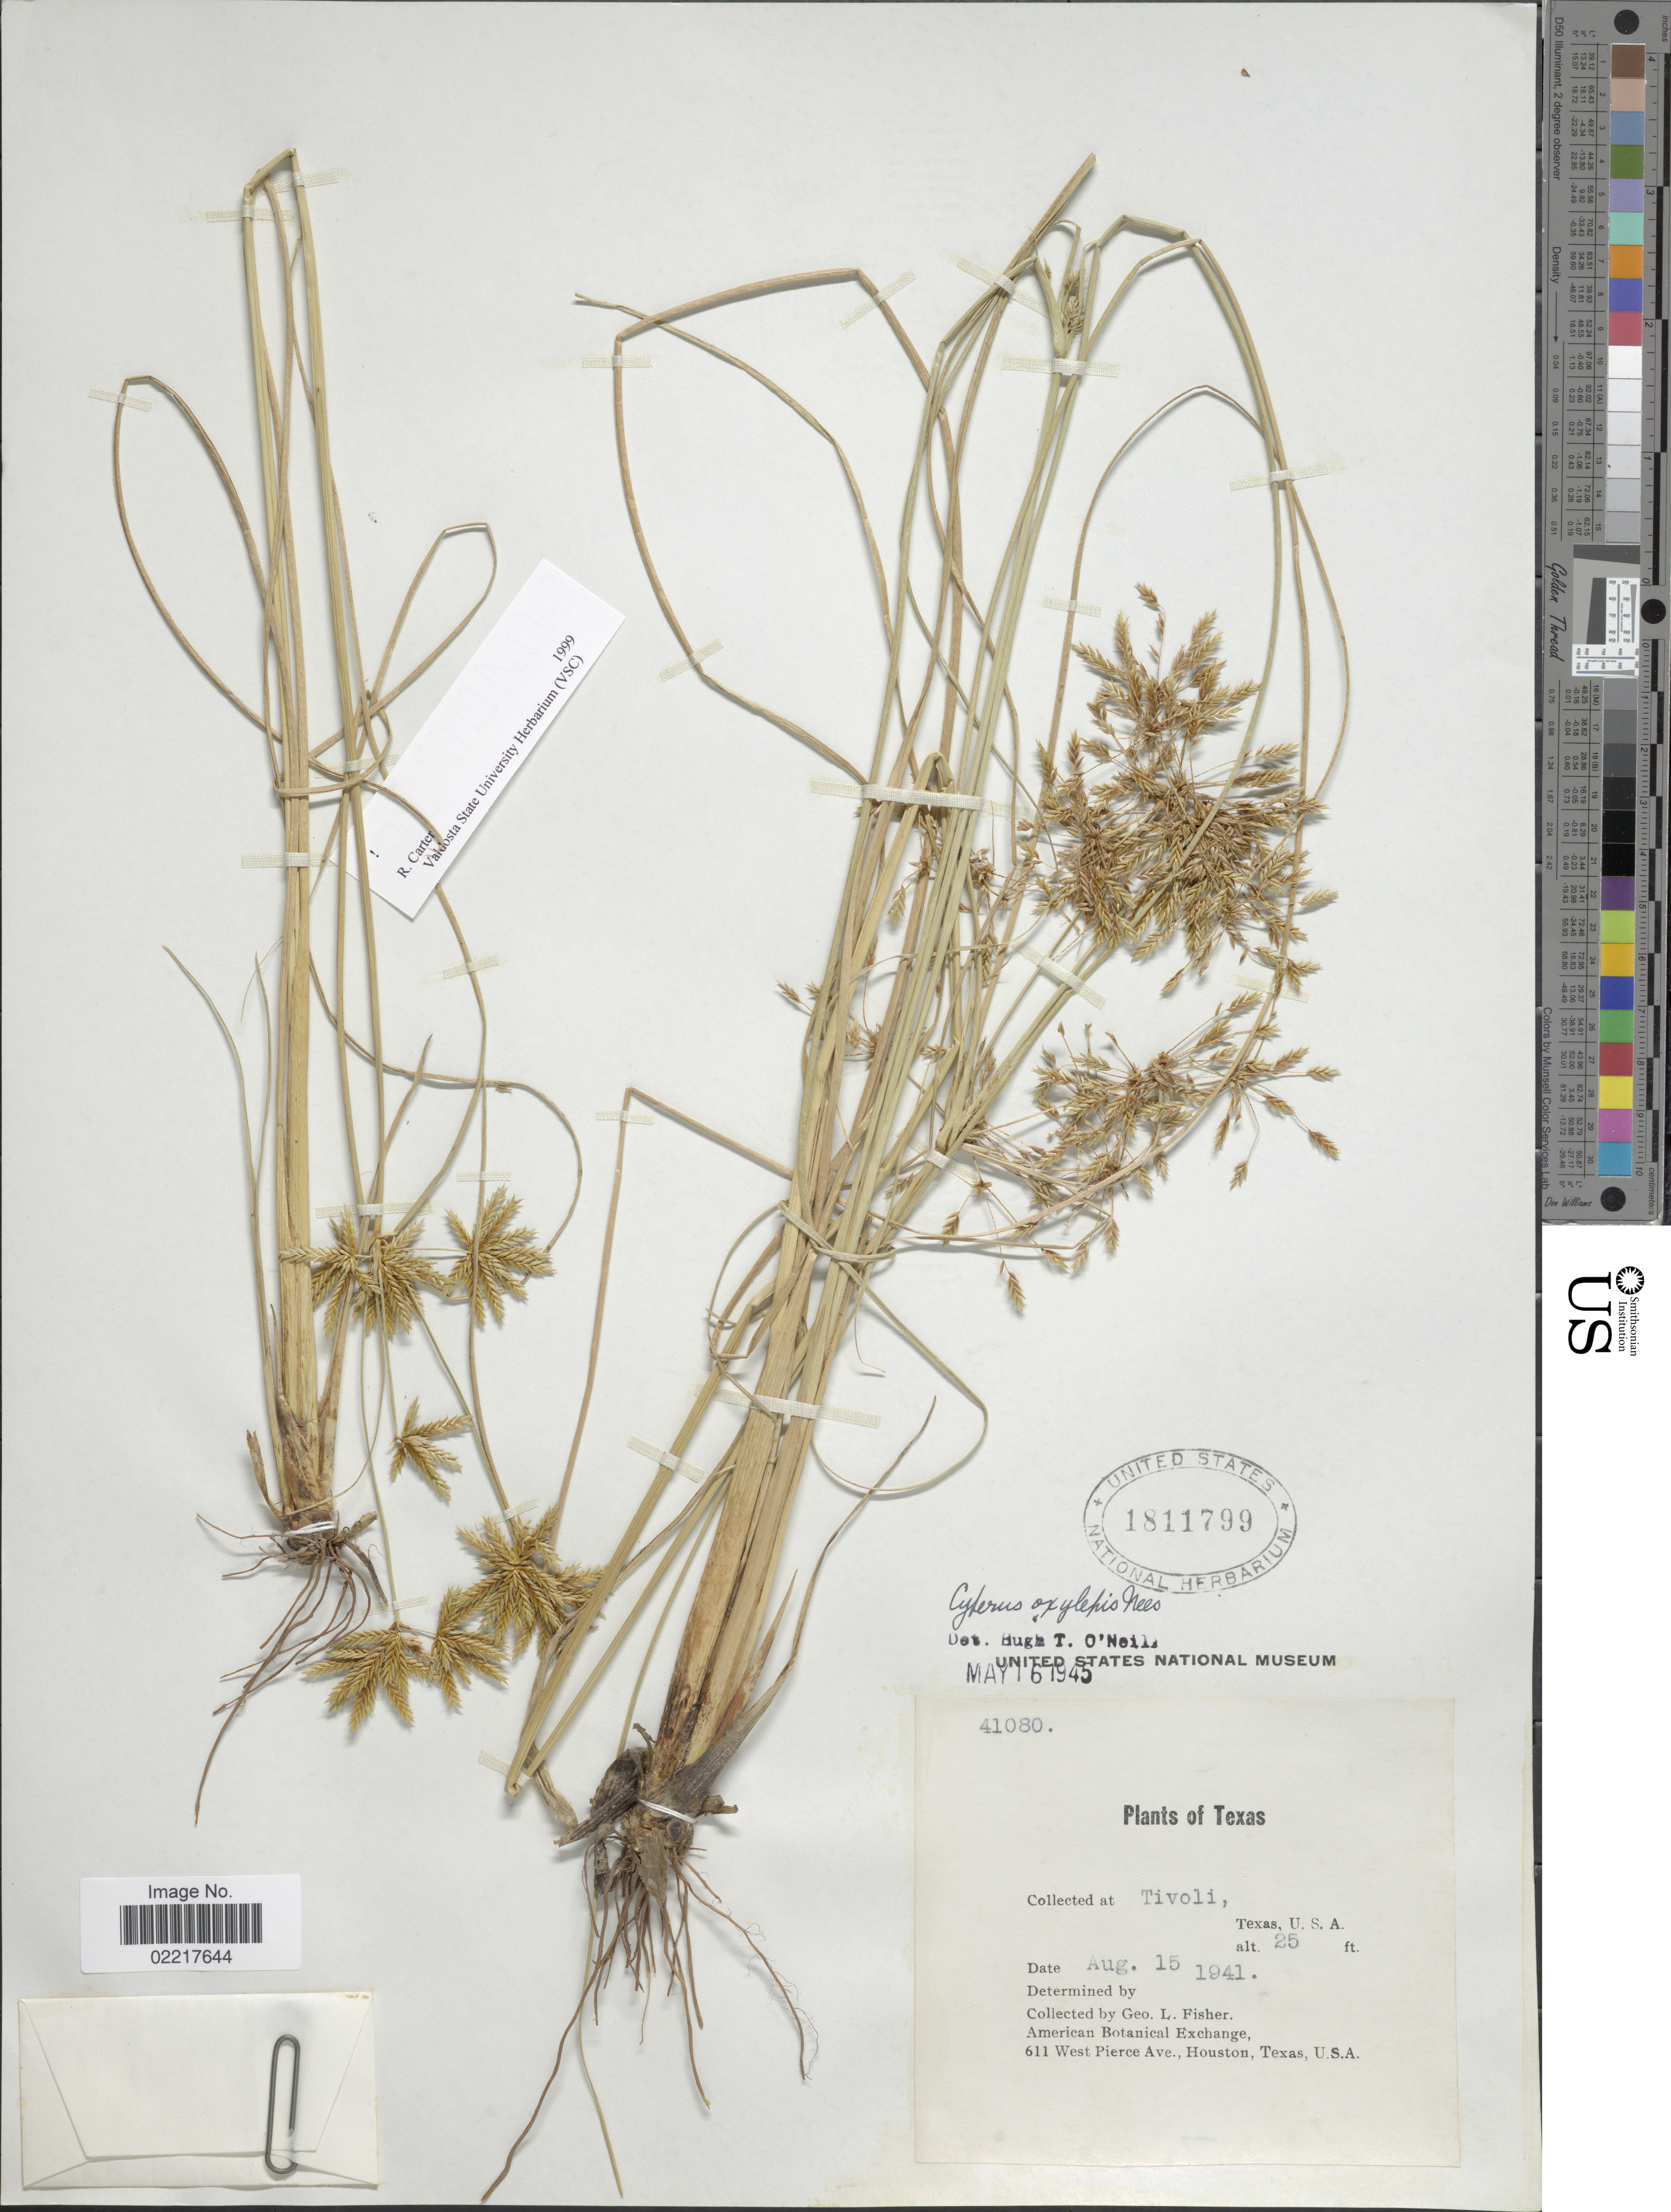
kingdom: Plantae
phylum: Tracheophyta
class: Liliopsida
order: Poales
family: Cyperaceae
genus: Cyperus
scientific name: Cyperus oxylepis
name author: Nees ex Steud.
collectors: G. L. Fisher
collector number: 41080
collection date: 1941-08-15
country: United States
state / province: Texas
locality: Tivoli, Texas.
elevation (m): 8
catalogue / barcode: US 1811799